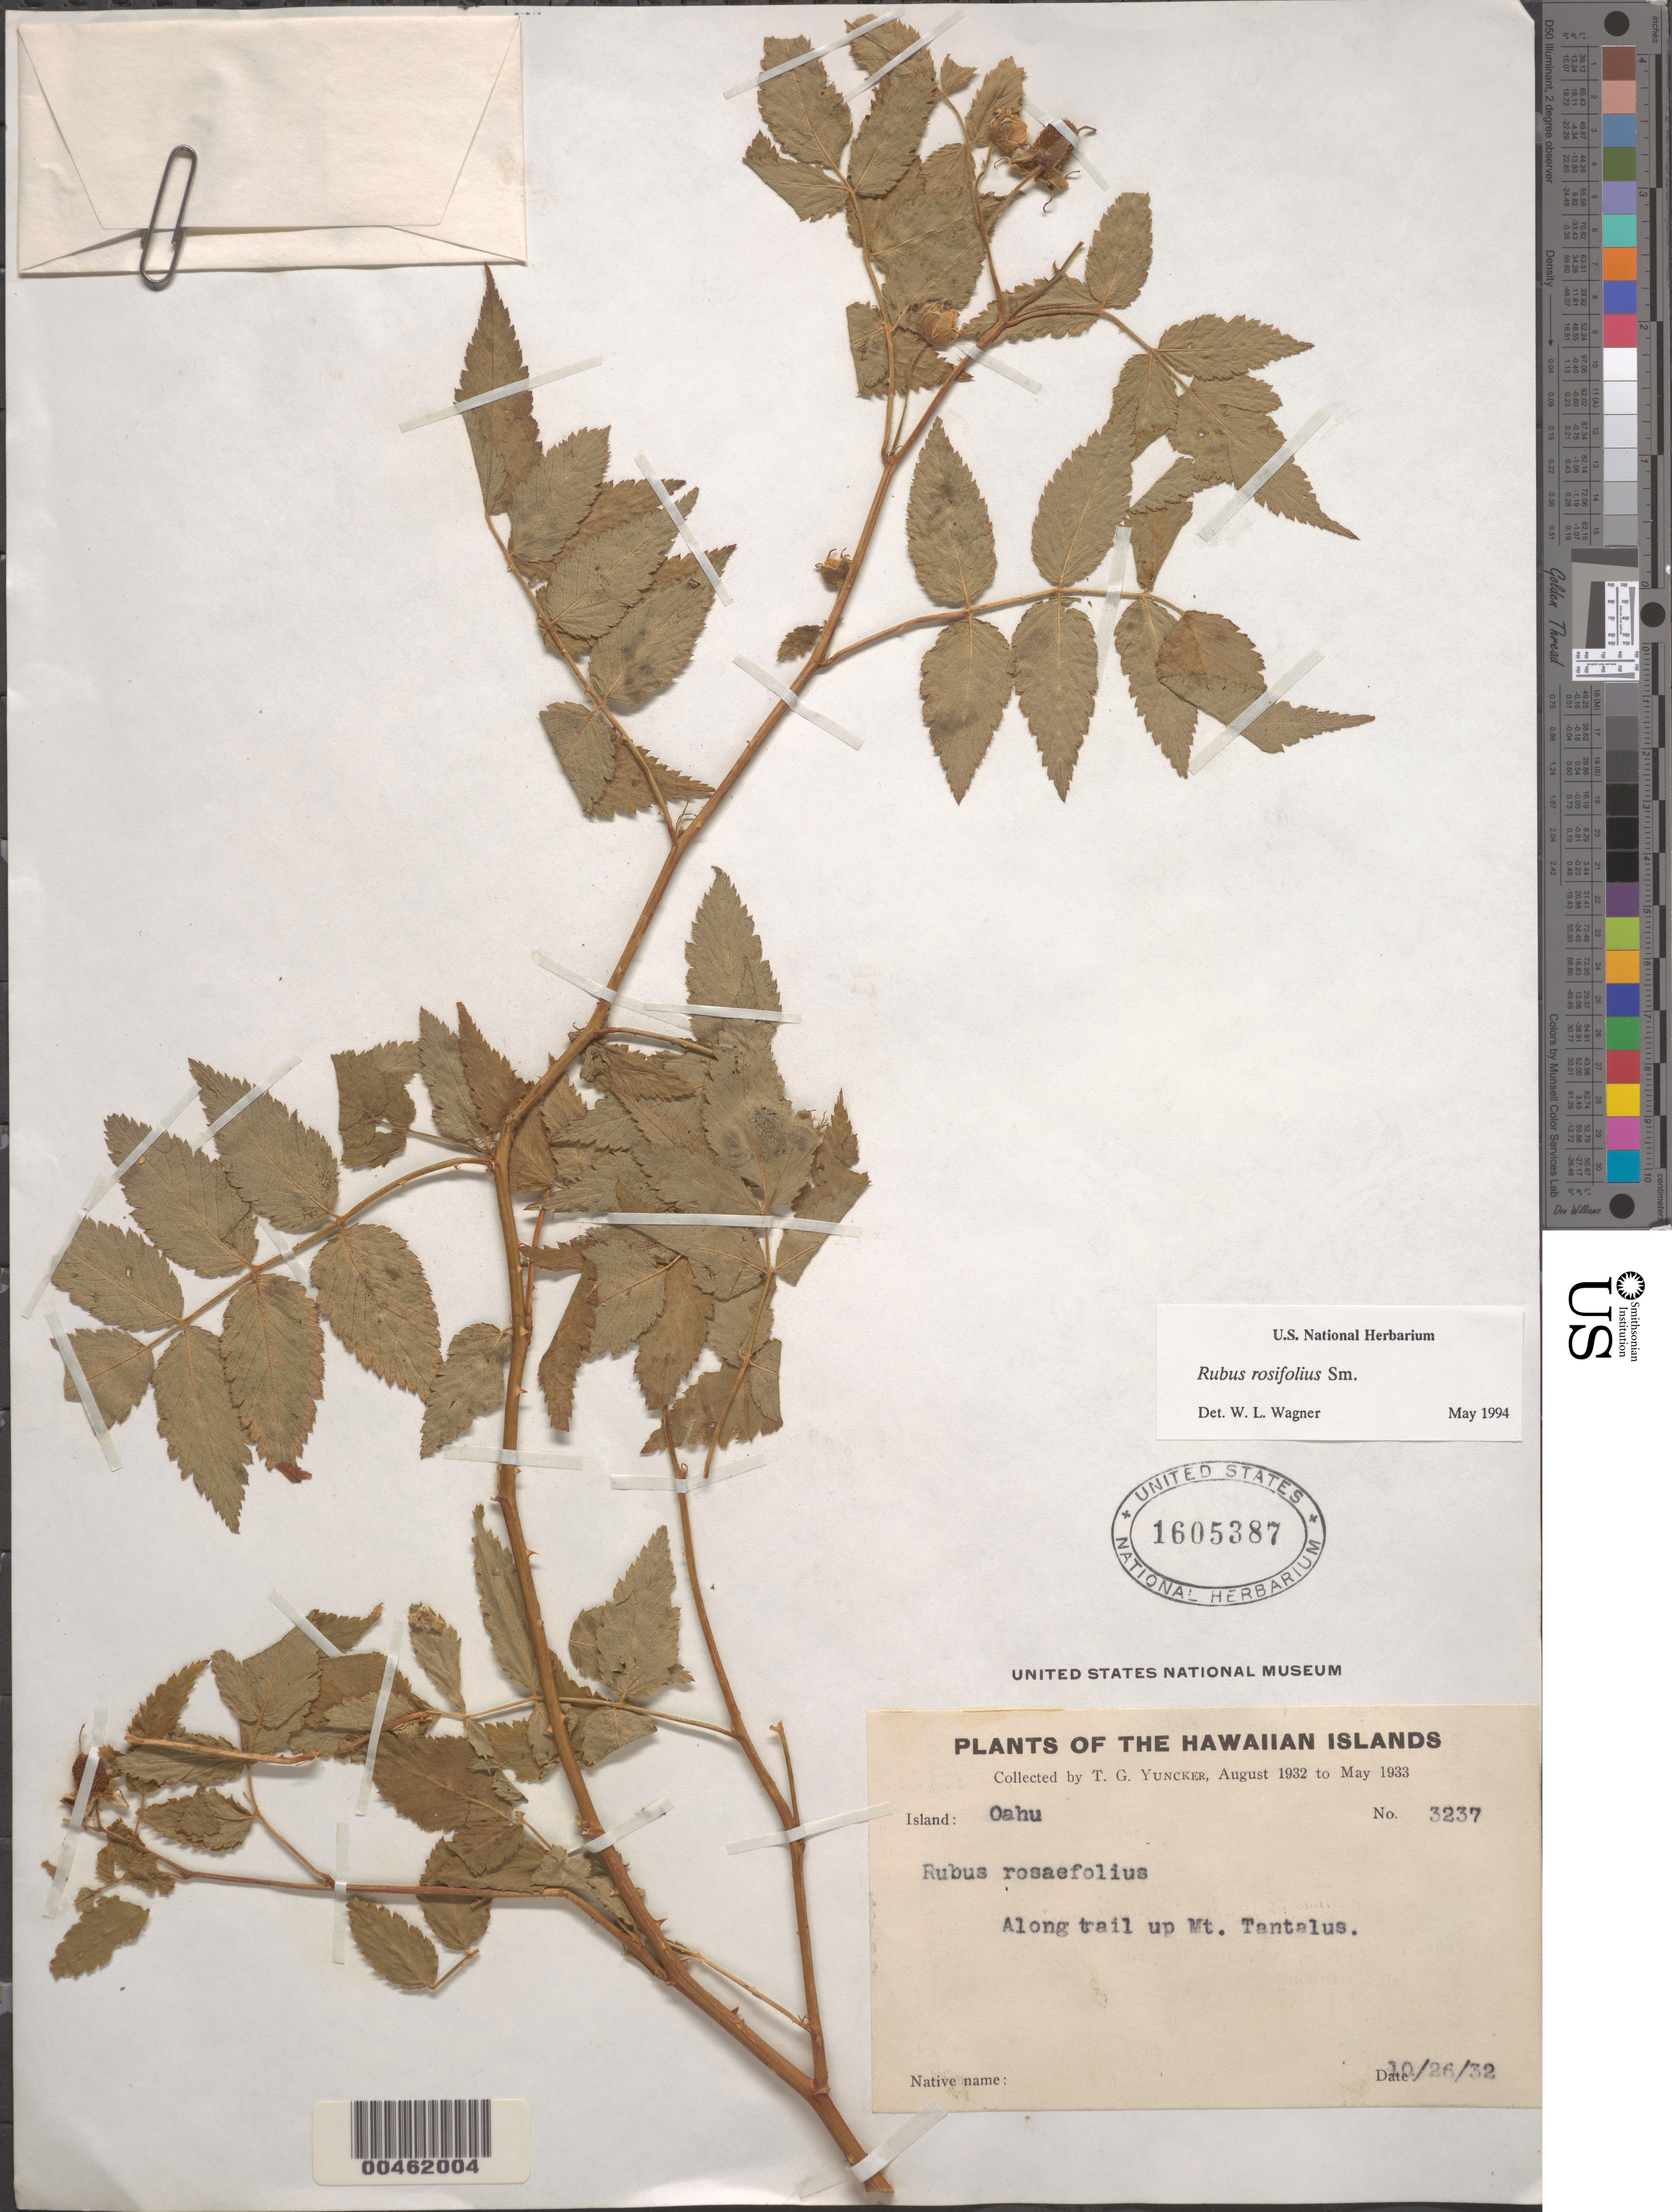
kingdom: Plantae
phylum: Tracheophyta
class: Magnoliopsida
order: Rosales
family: Rosaceae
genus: Rubus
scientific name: Rubus rosifolius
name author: Sm.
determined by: Wagner, W. L., (BOT), Smithsonian Institution - National Museum of Natural History (UNITED STATES)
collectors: T. G. Yuncker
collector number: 3237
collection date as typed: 26 Oct 1932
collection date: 1932-10-26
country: United States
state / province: Hawaii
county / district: Honolulu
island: Oahu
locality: Along trail up Mt. Tantalus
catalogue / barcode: US 1605387